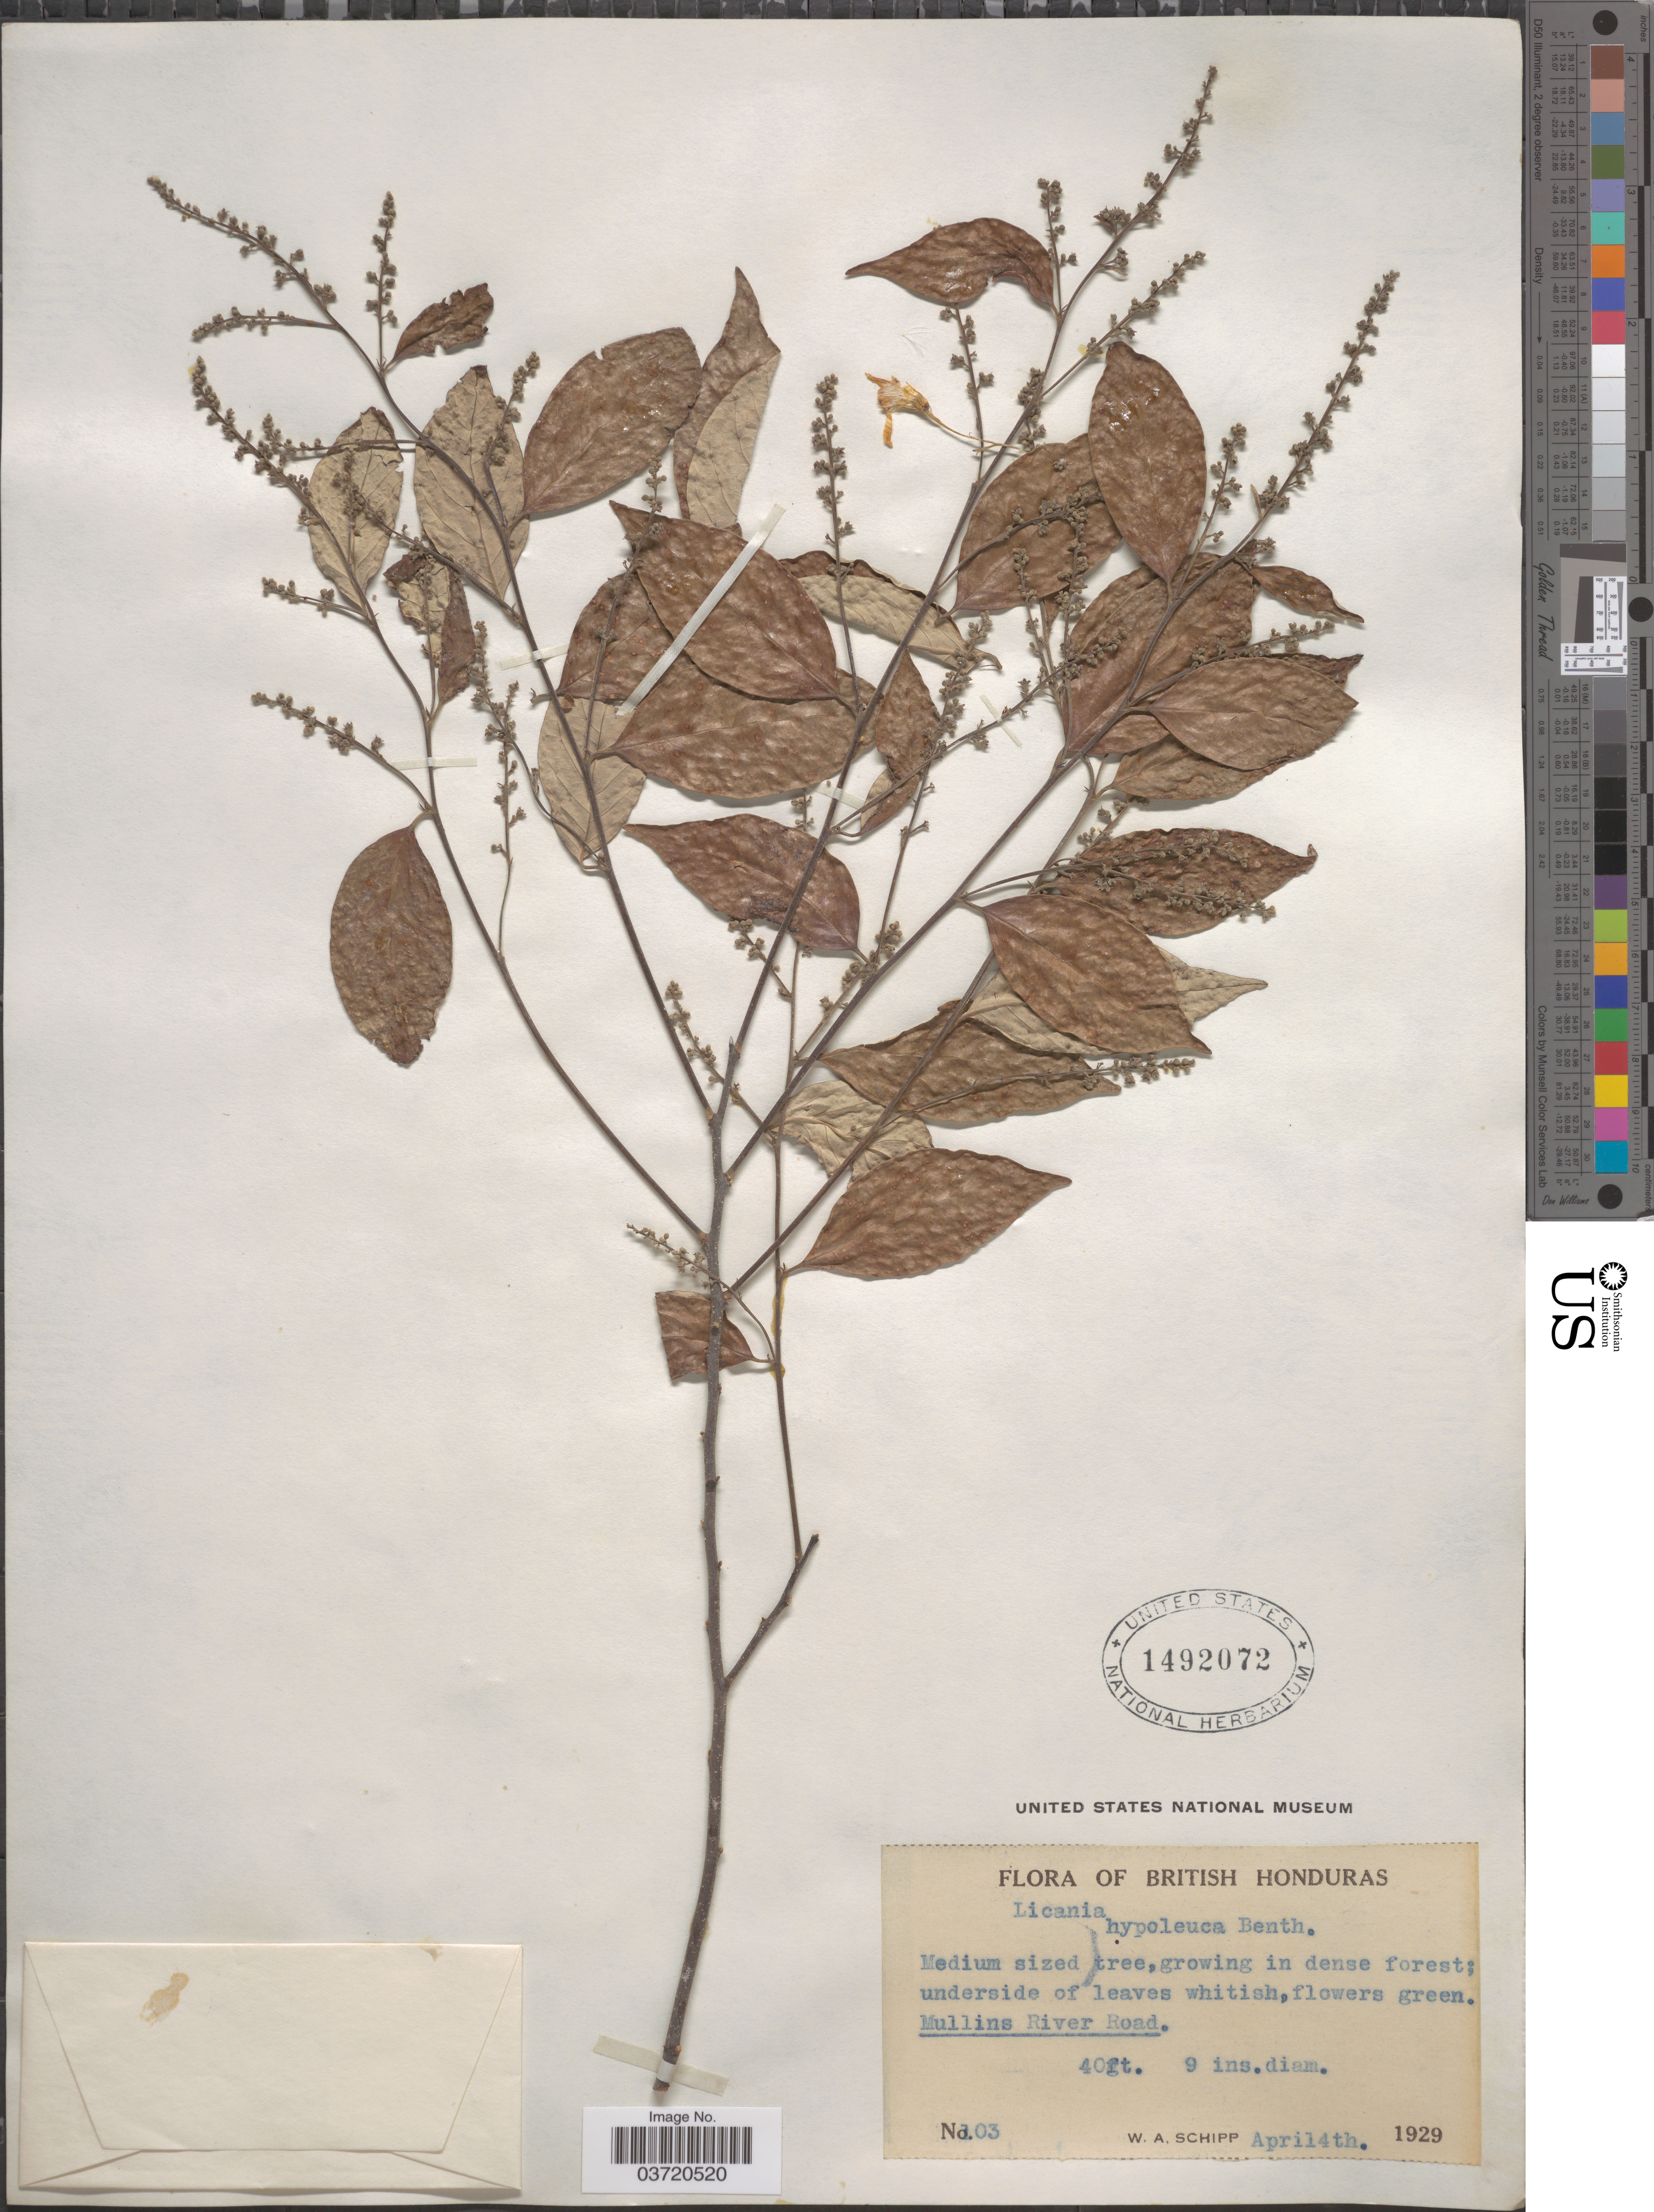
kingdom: Plantae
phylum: Tracheophyta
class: Magnoliopsida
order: Malpighiales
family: Chrysobalanaceae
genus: Licania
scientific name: Licania hypoleuca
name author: Benth.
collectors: W. Schipp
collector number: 103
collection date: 1929-04-14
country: Belize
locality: British Honduras. Mullins River Road.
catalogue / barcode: US 1492072